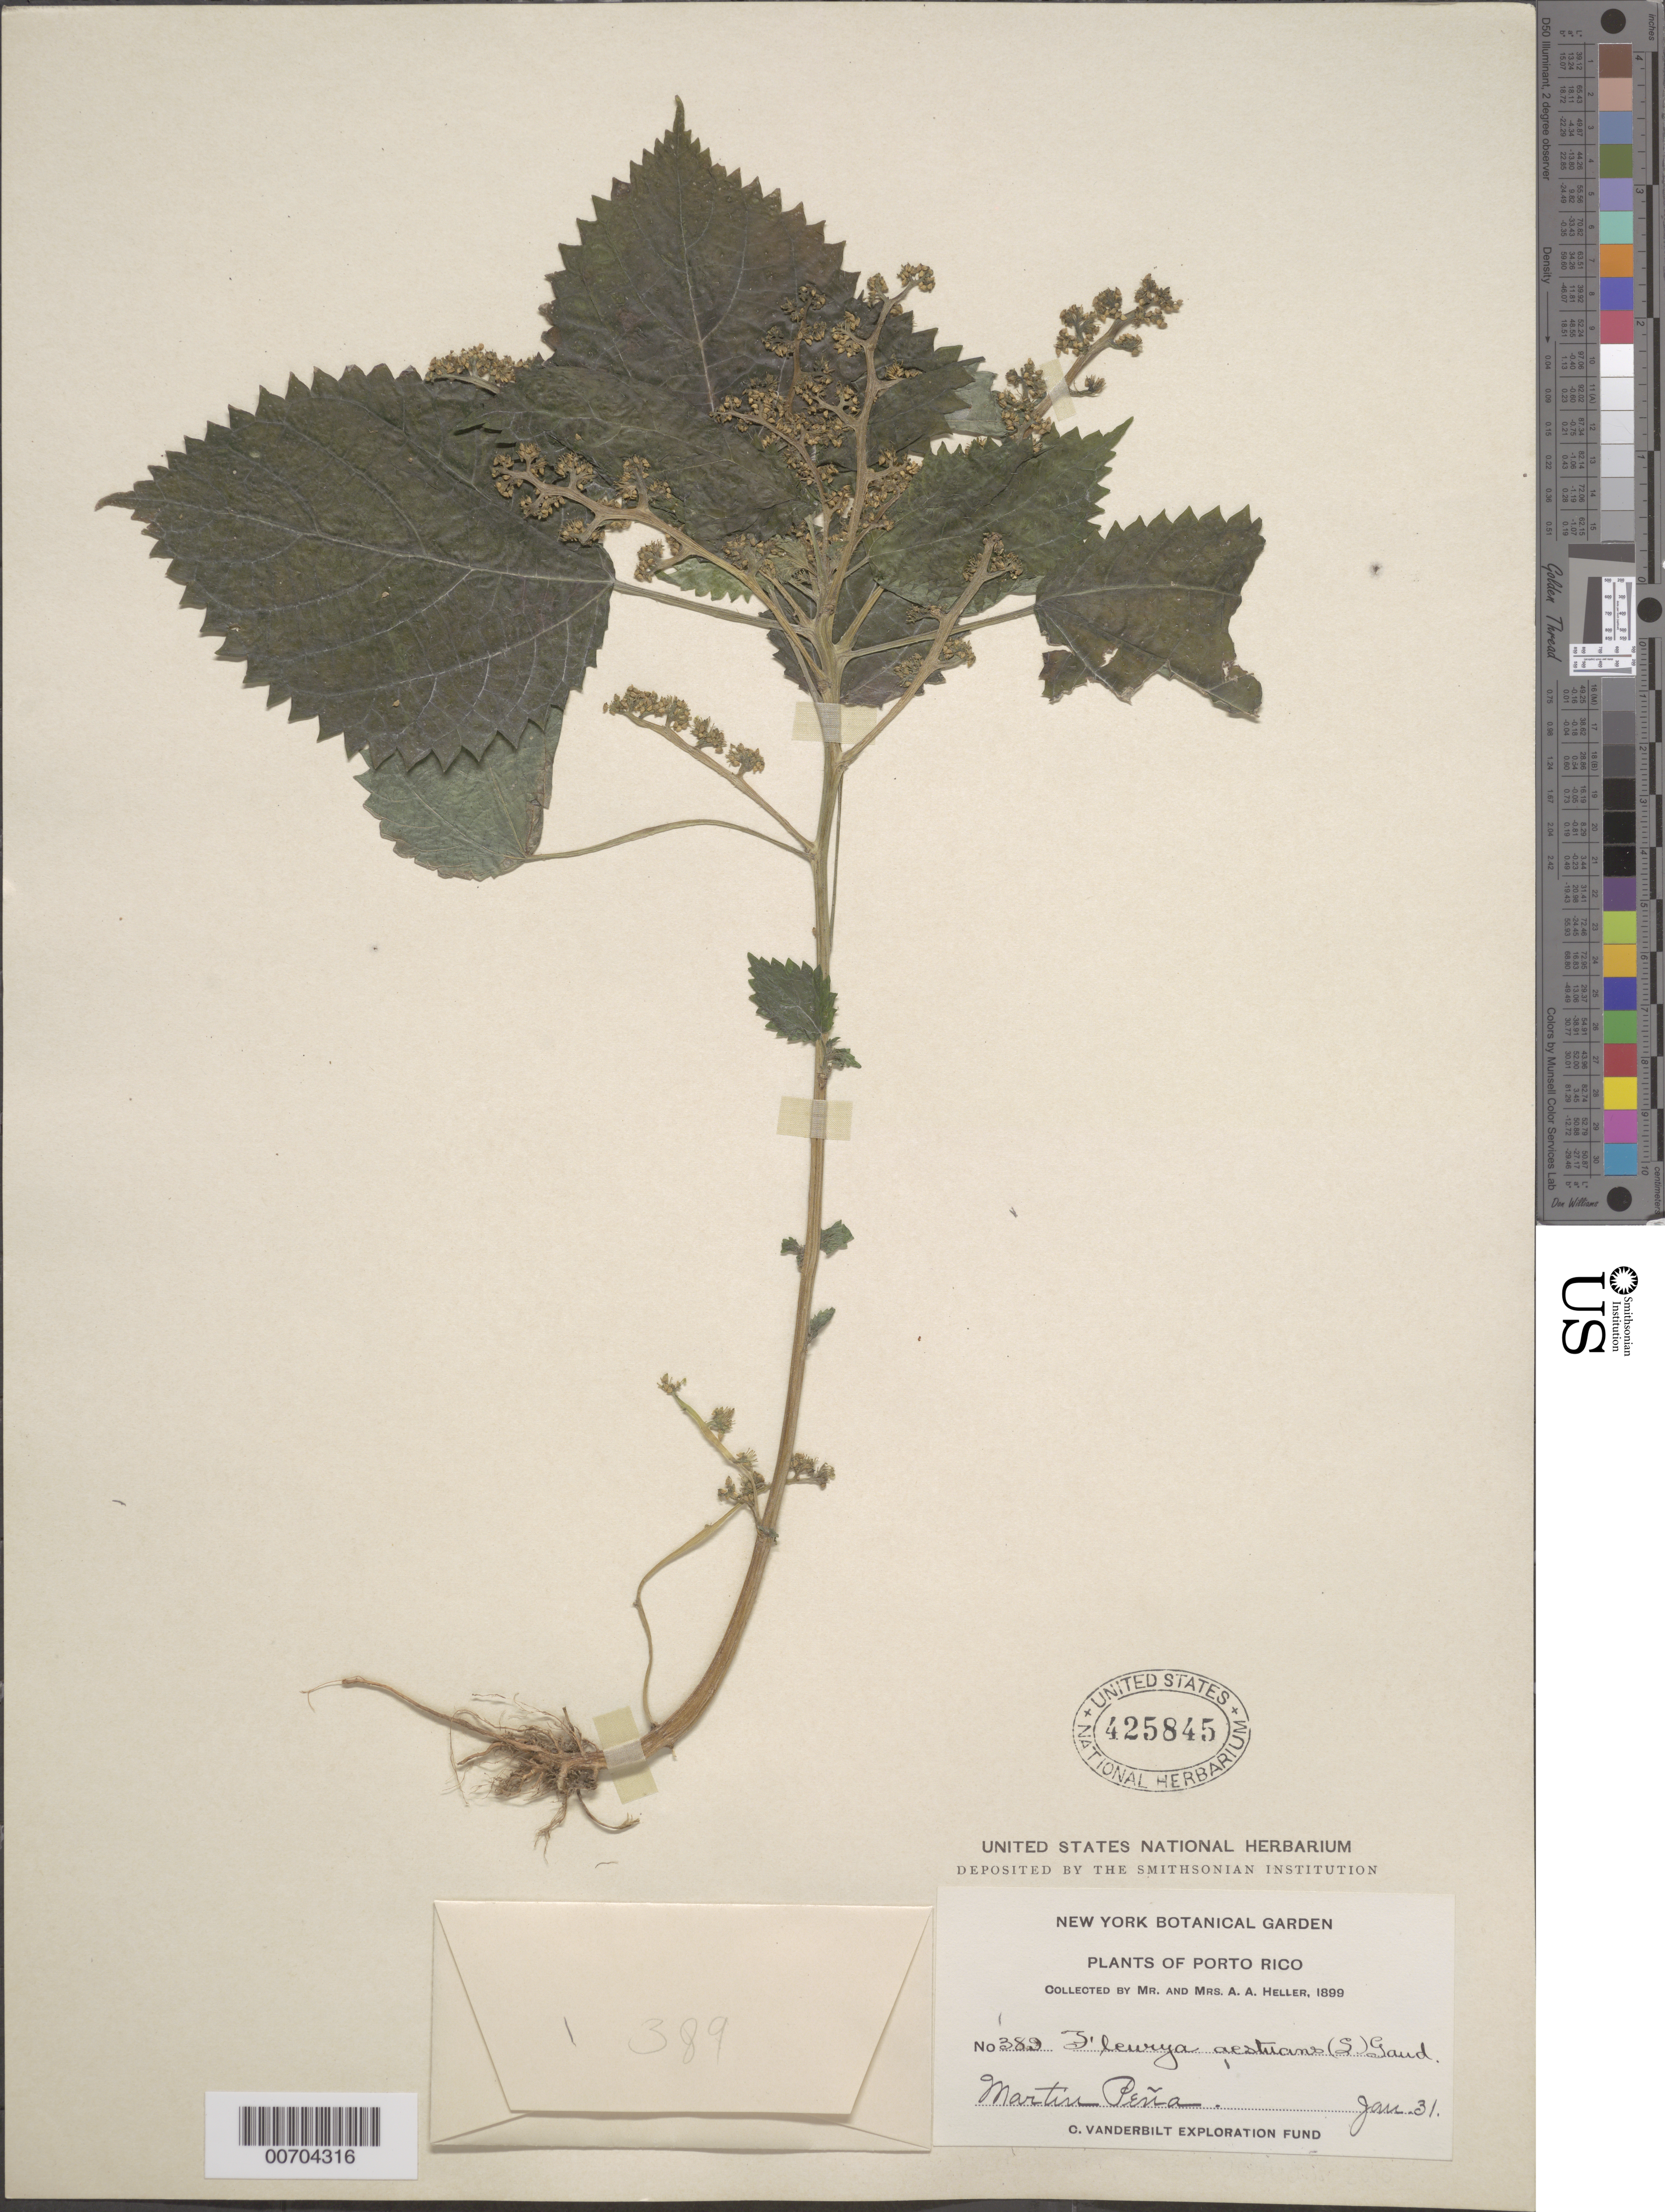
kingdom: Plantae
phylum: Tracheophyta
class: Magnoliopsida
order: Rosales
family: Urticaceae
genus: Fleurya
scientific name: Fleurya aestuans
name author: (L.) Gaudich.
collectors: A. A. Heller & -- Heller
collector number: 389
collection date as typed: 31 Jan 1899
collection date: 1899-01-31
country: Puerto Rico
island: Greater Antilles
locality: Martin Peña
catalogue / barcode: US 425845